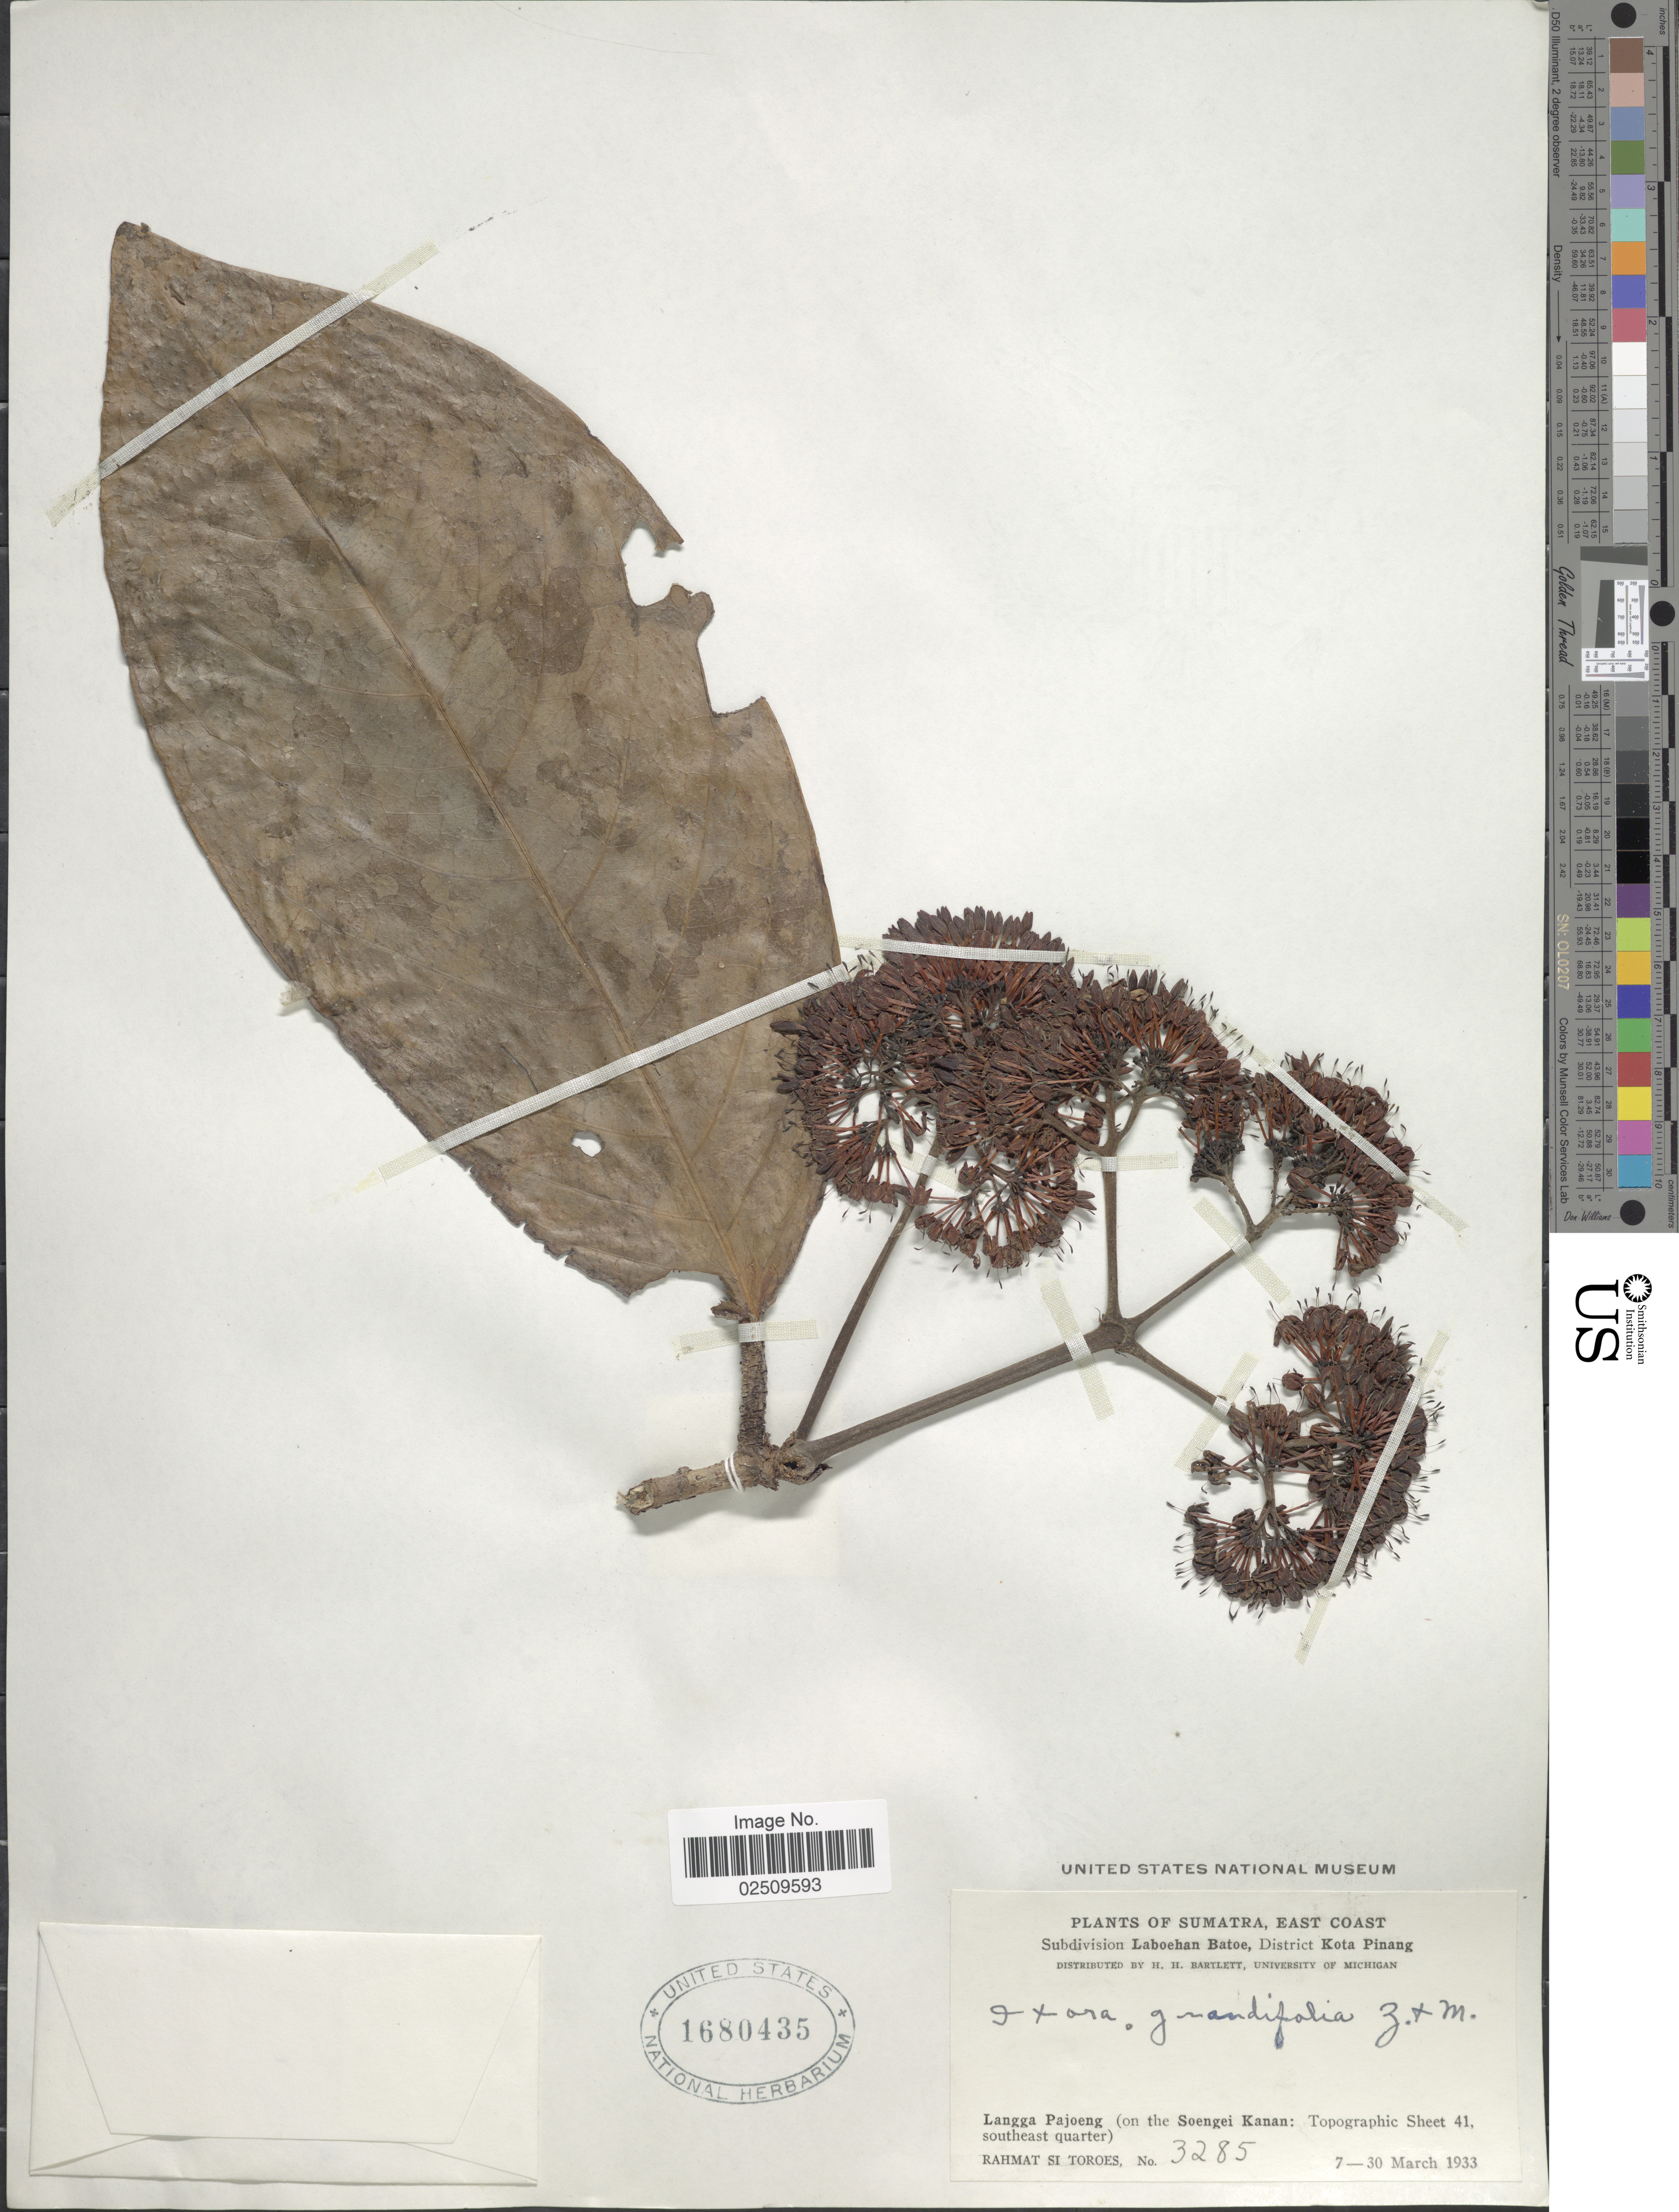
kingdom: Plantae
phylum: Tracheophyta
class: Magnoliopsida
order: Gentianales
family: Rubiaceae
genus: Ixora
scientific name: Ixora grandifolia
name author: (Blume) Zoll. & Moritzi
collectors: Rahmat Si Boeea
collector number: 3285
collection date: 1933-03-07/1933-03-30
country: Indonesia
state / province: Sumatra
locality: East Coast, Subdivision Laboehan Batoe, District Kota Pinang, Langga Pajoeng (on the Soengei Kanan: Topographic Sheet 41, southeast quarter)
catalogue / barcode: US 1680435